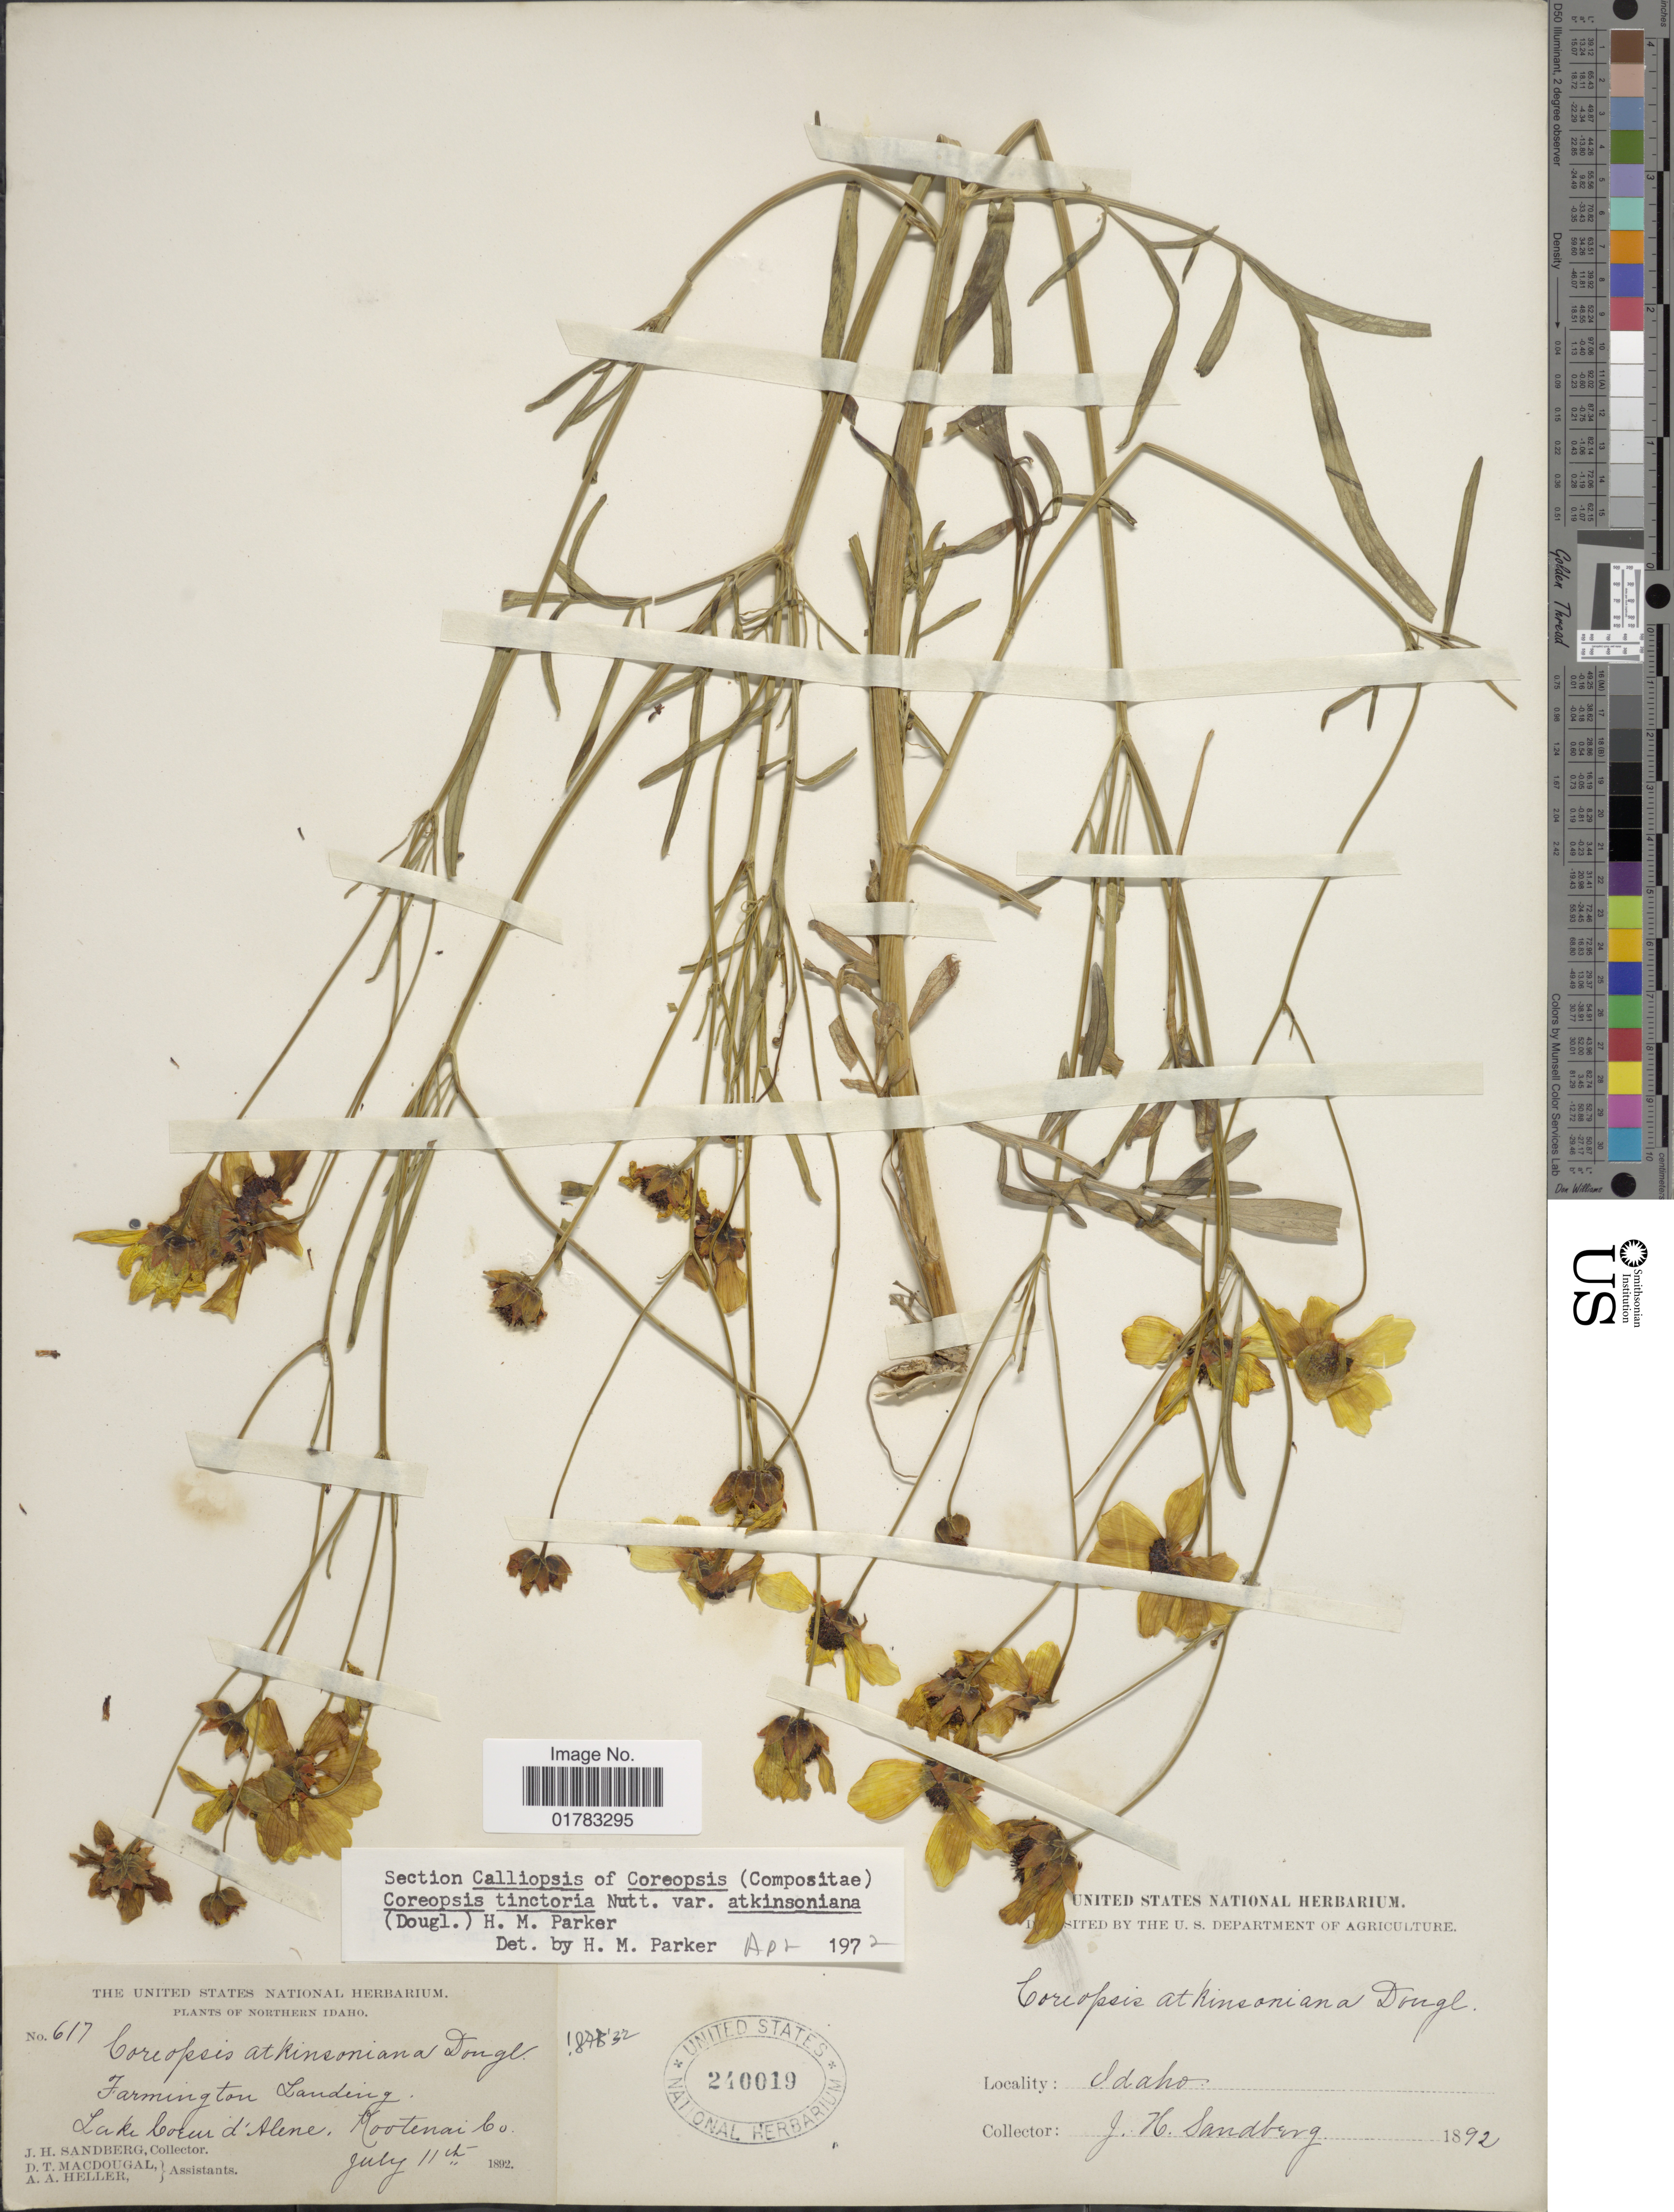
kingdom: Plantae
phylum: Tracheophyta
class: Magnoliopsida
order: Asterales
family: Asteraceae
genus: Coreopsis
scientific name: Coreopsis tinctoria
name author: Nutt.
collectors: J. H. Sandberg, D. T. MacDougal & A. A. Heller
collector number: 617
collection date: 1892-07-11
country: United States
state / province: Idaho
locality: Northern Idaho, Farmington Landing, Lake Coeur d'Alene, Kootenai Co.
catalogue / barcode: US 240019